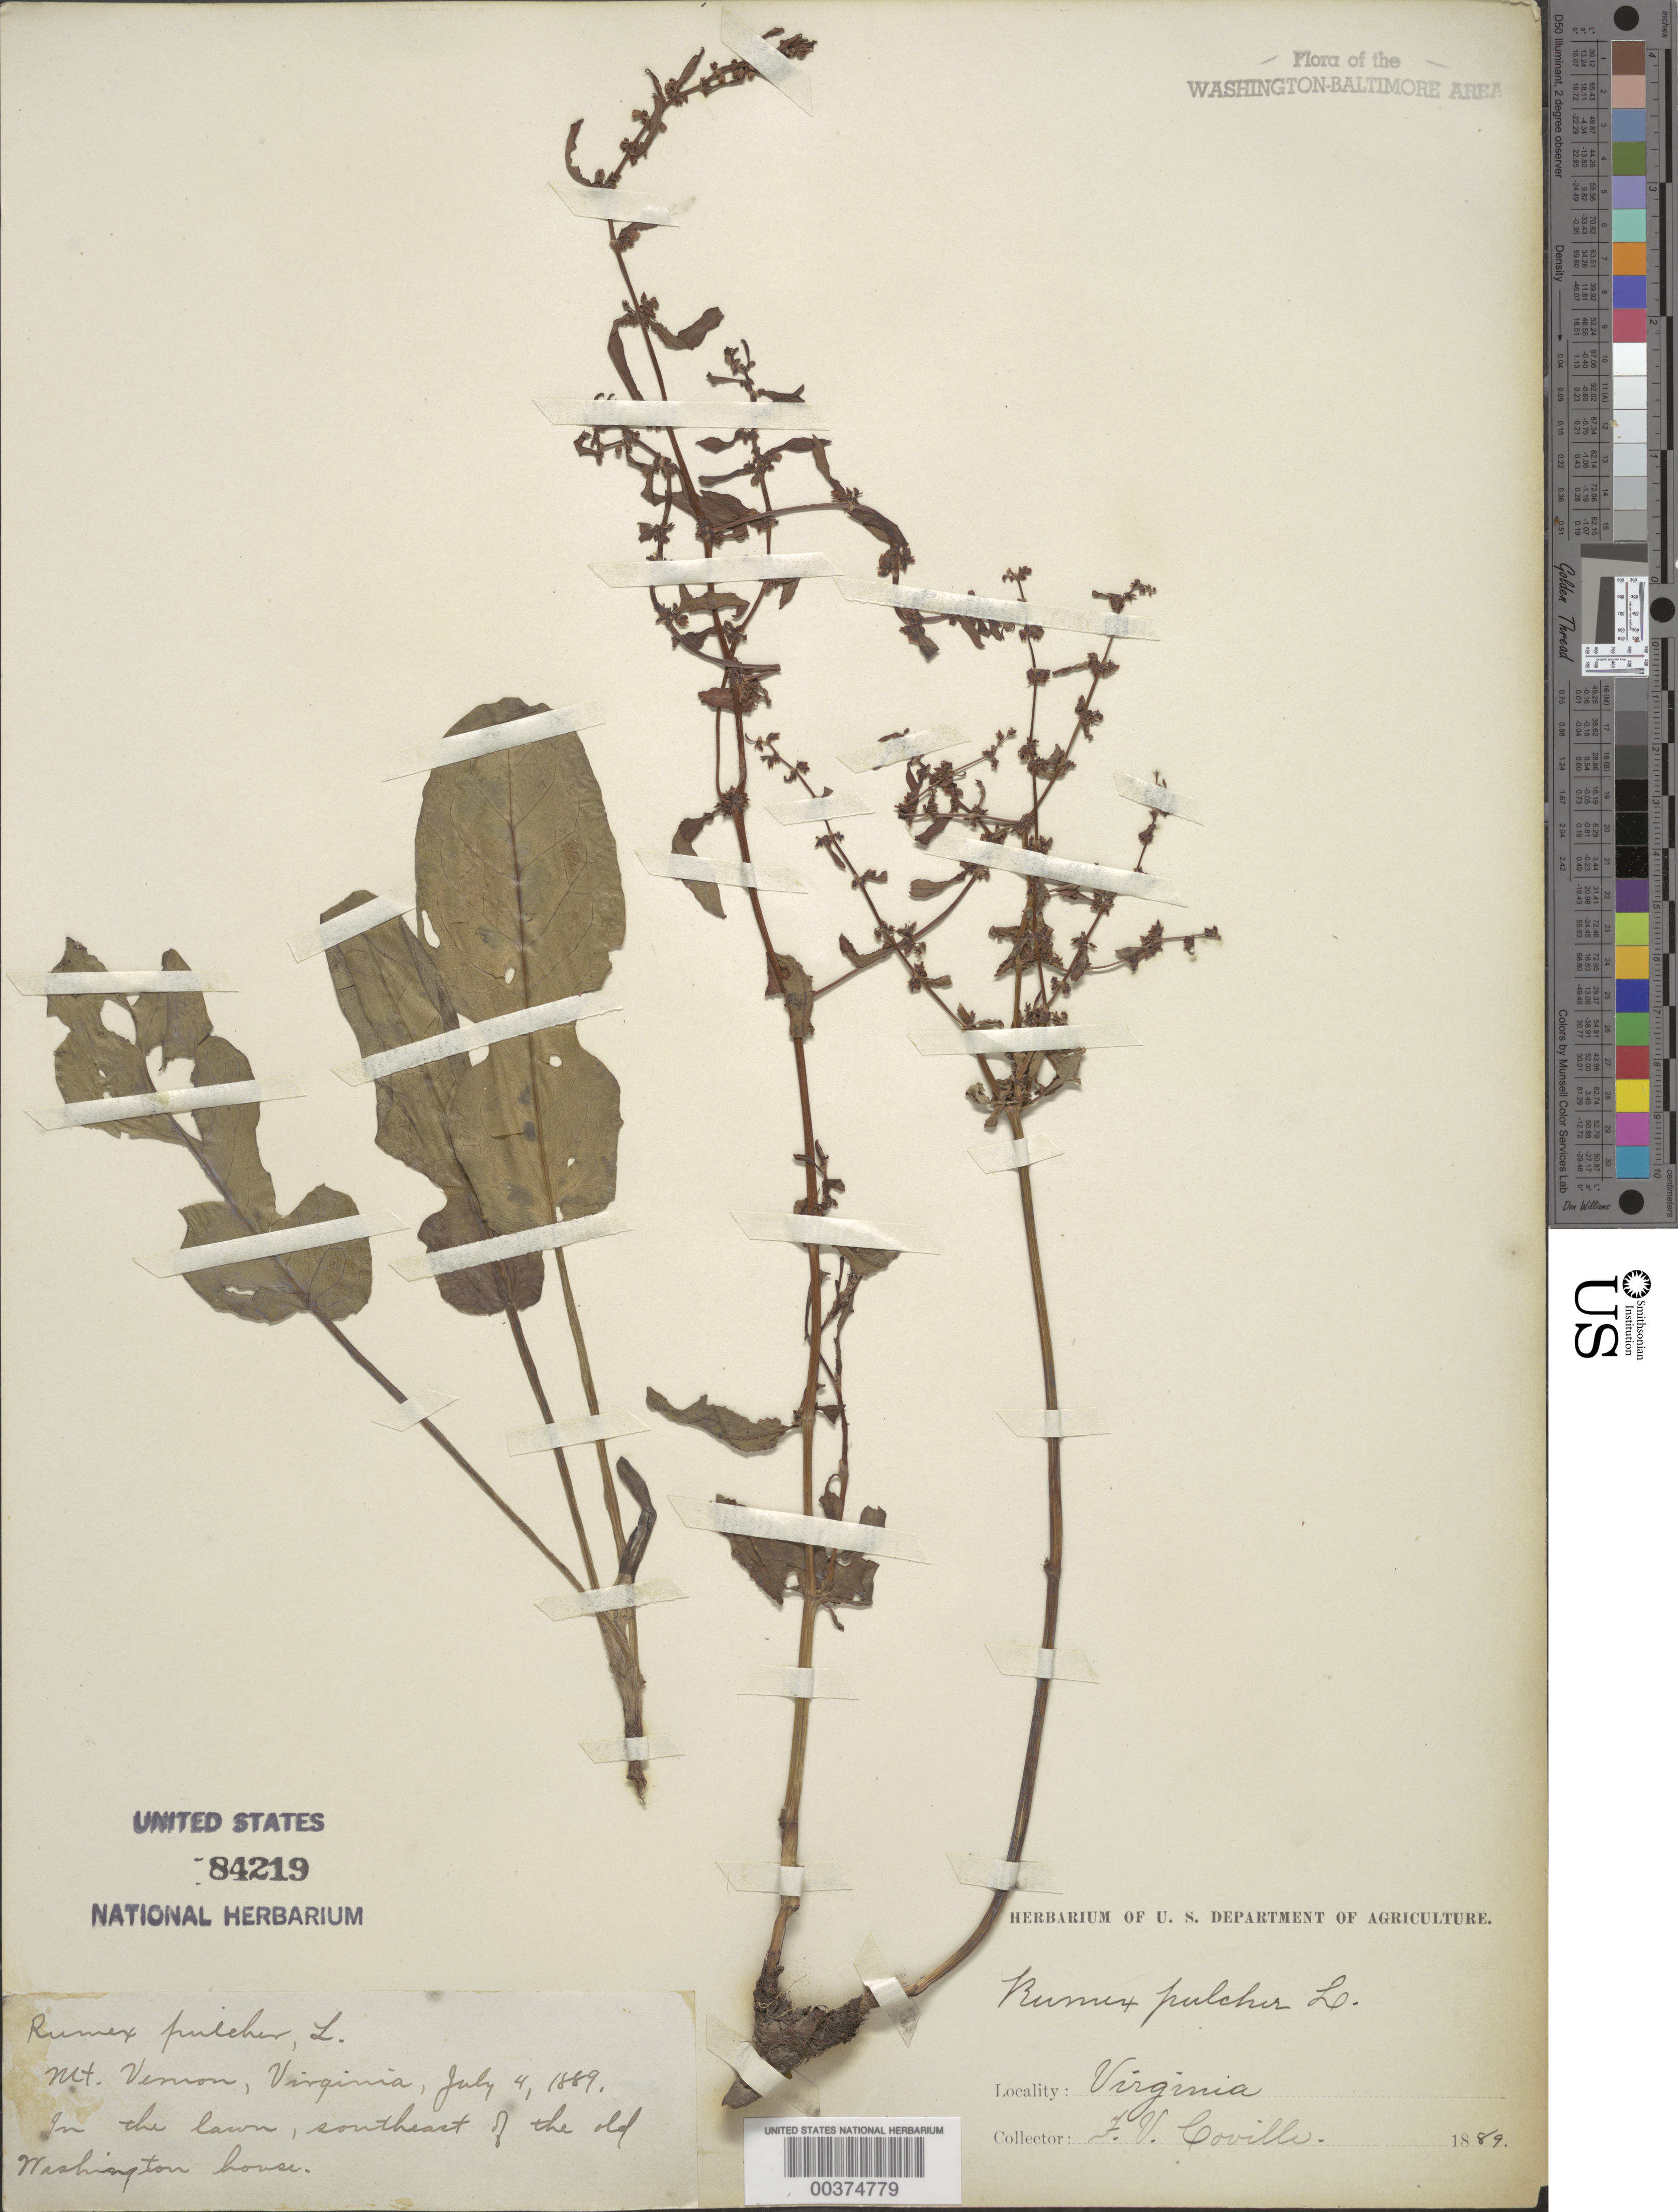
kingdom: Plantae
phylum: Tracheophyta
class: Magnoliopsida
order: Caryophyllales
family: Polygonaceae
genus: Rumex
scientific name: Rumex pulcher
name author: L.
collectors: F. V. Coville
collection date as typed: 04 Jul 1889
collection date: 1889-07-04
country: United States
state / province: Virginia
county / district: Fairfax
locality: Mount Vernon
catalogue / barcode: US 84219